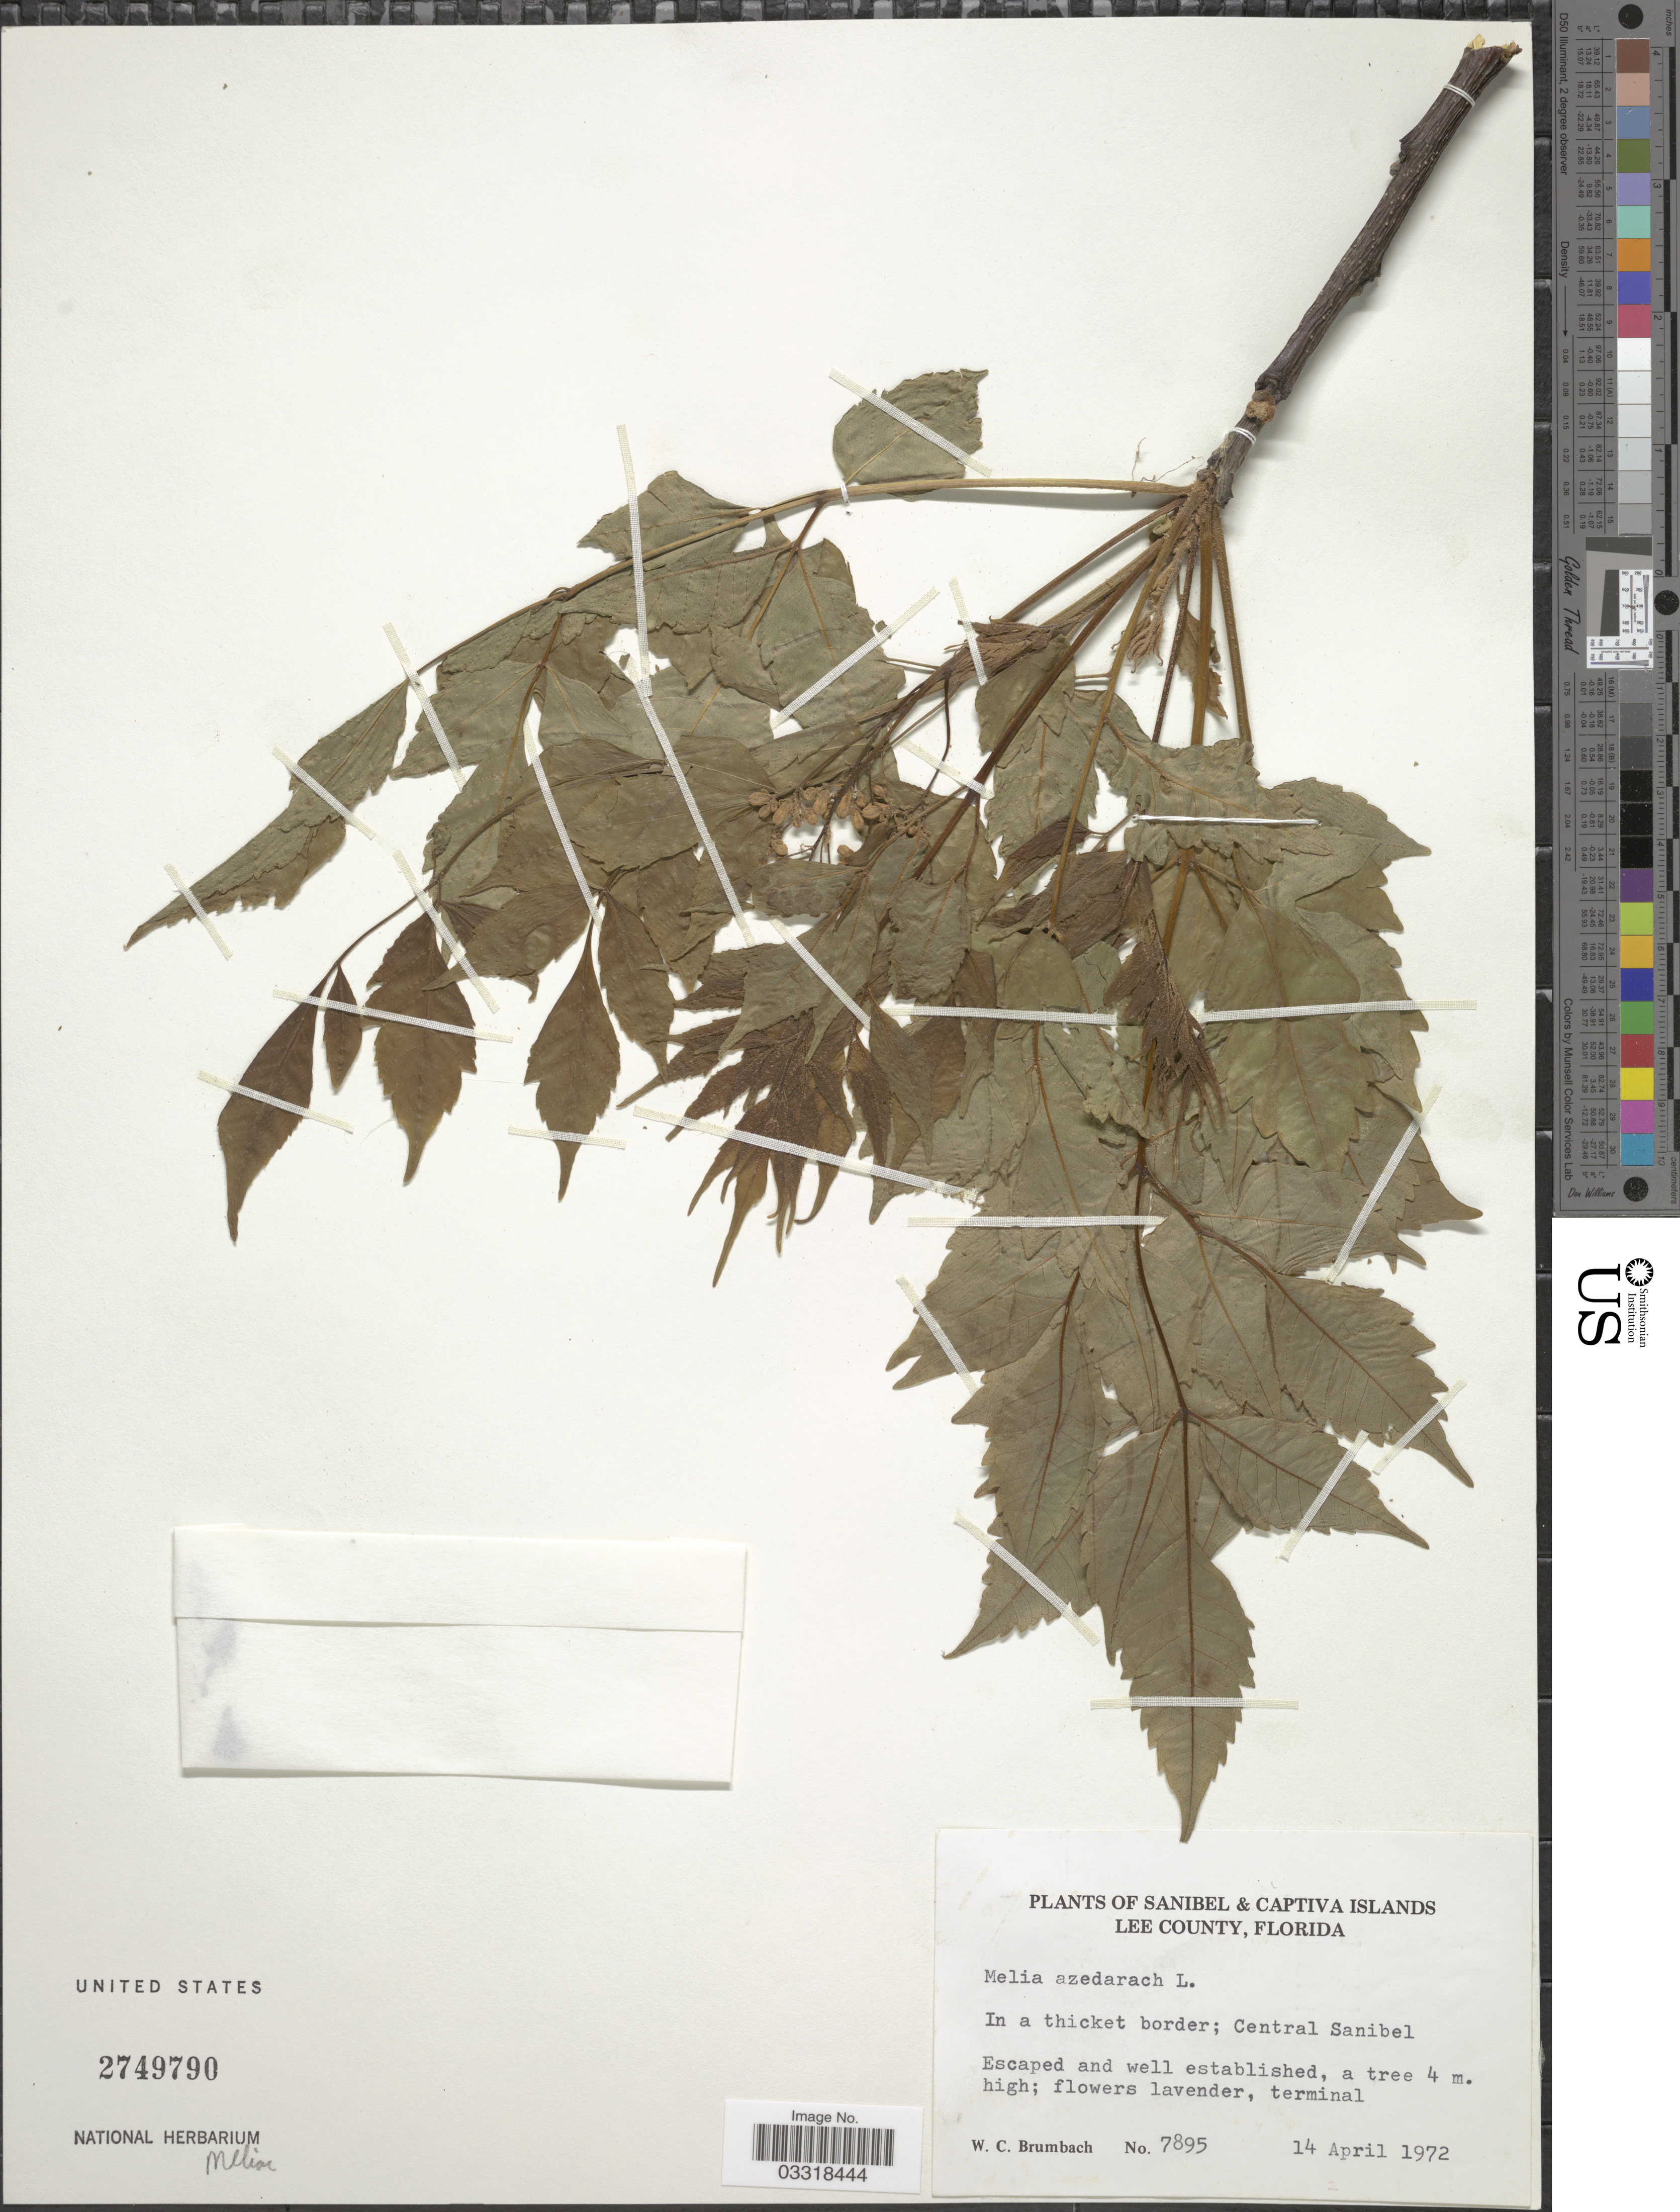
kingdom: Plantae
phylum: Tracheophyta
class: Magnoliopsida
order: Sapindales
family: Meliaceae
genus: Melia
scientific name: Melia azedarach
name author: L.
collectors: W. C. Brumbach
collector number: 7895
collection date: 1972-04-14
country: United States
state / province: Florida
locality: Sanibel Island. Lee County. In a thicket border; Central Sanibel.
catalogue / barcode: US 2749790